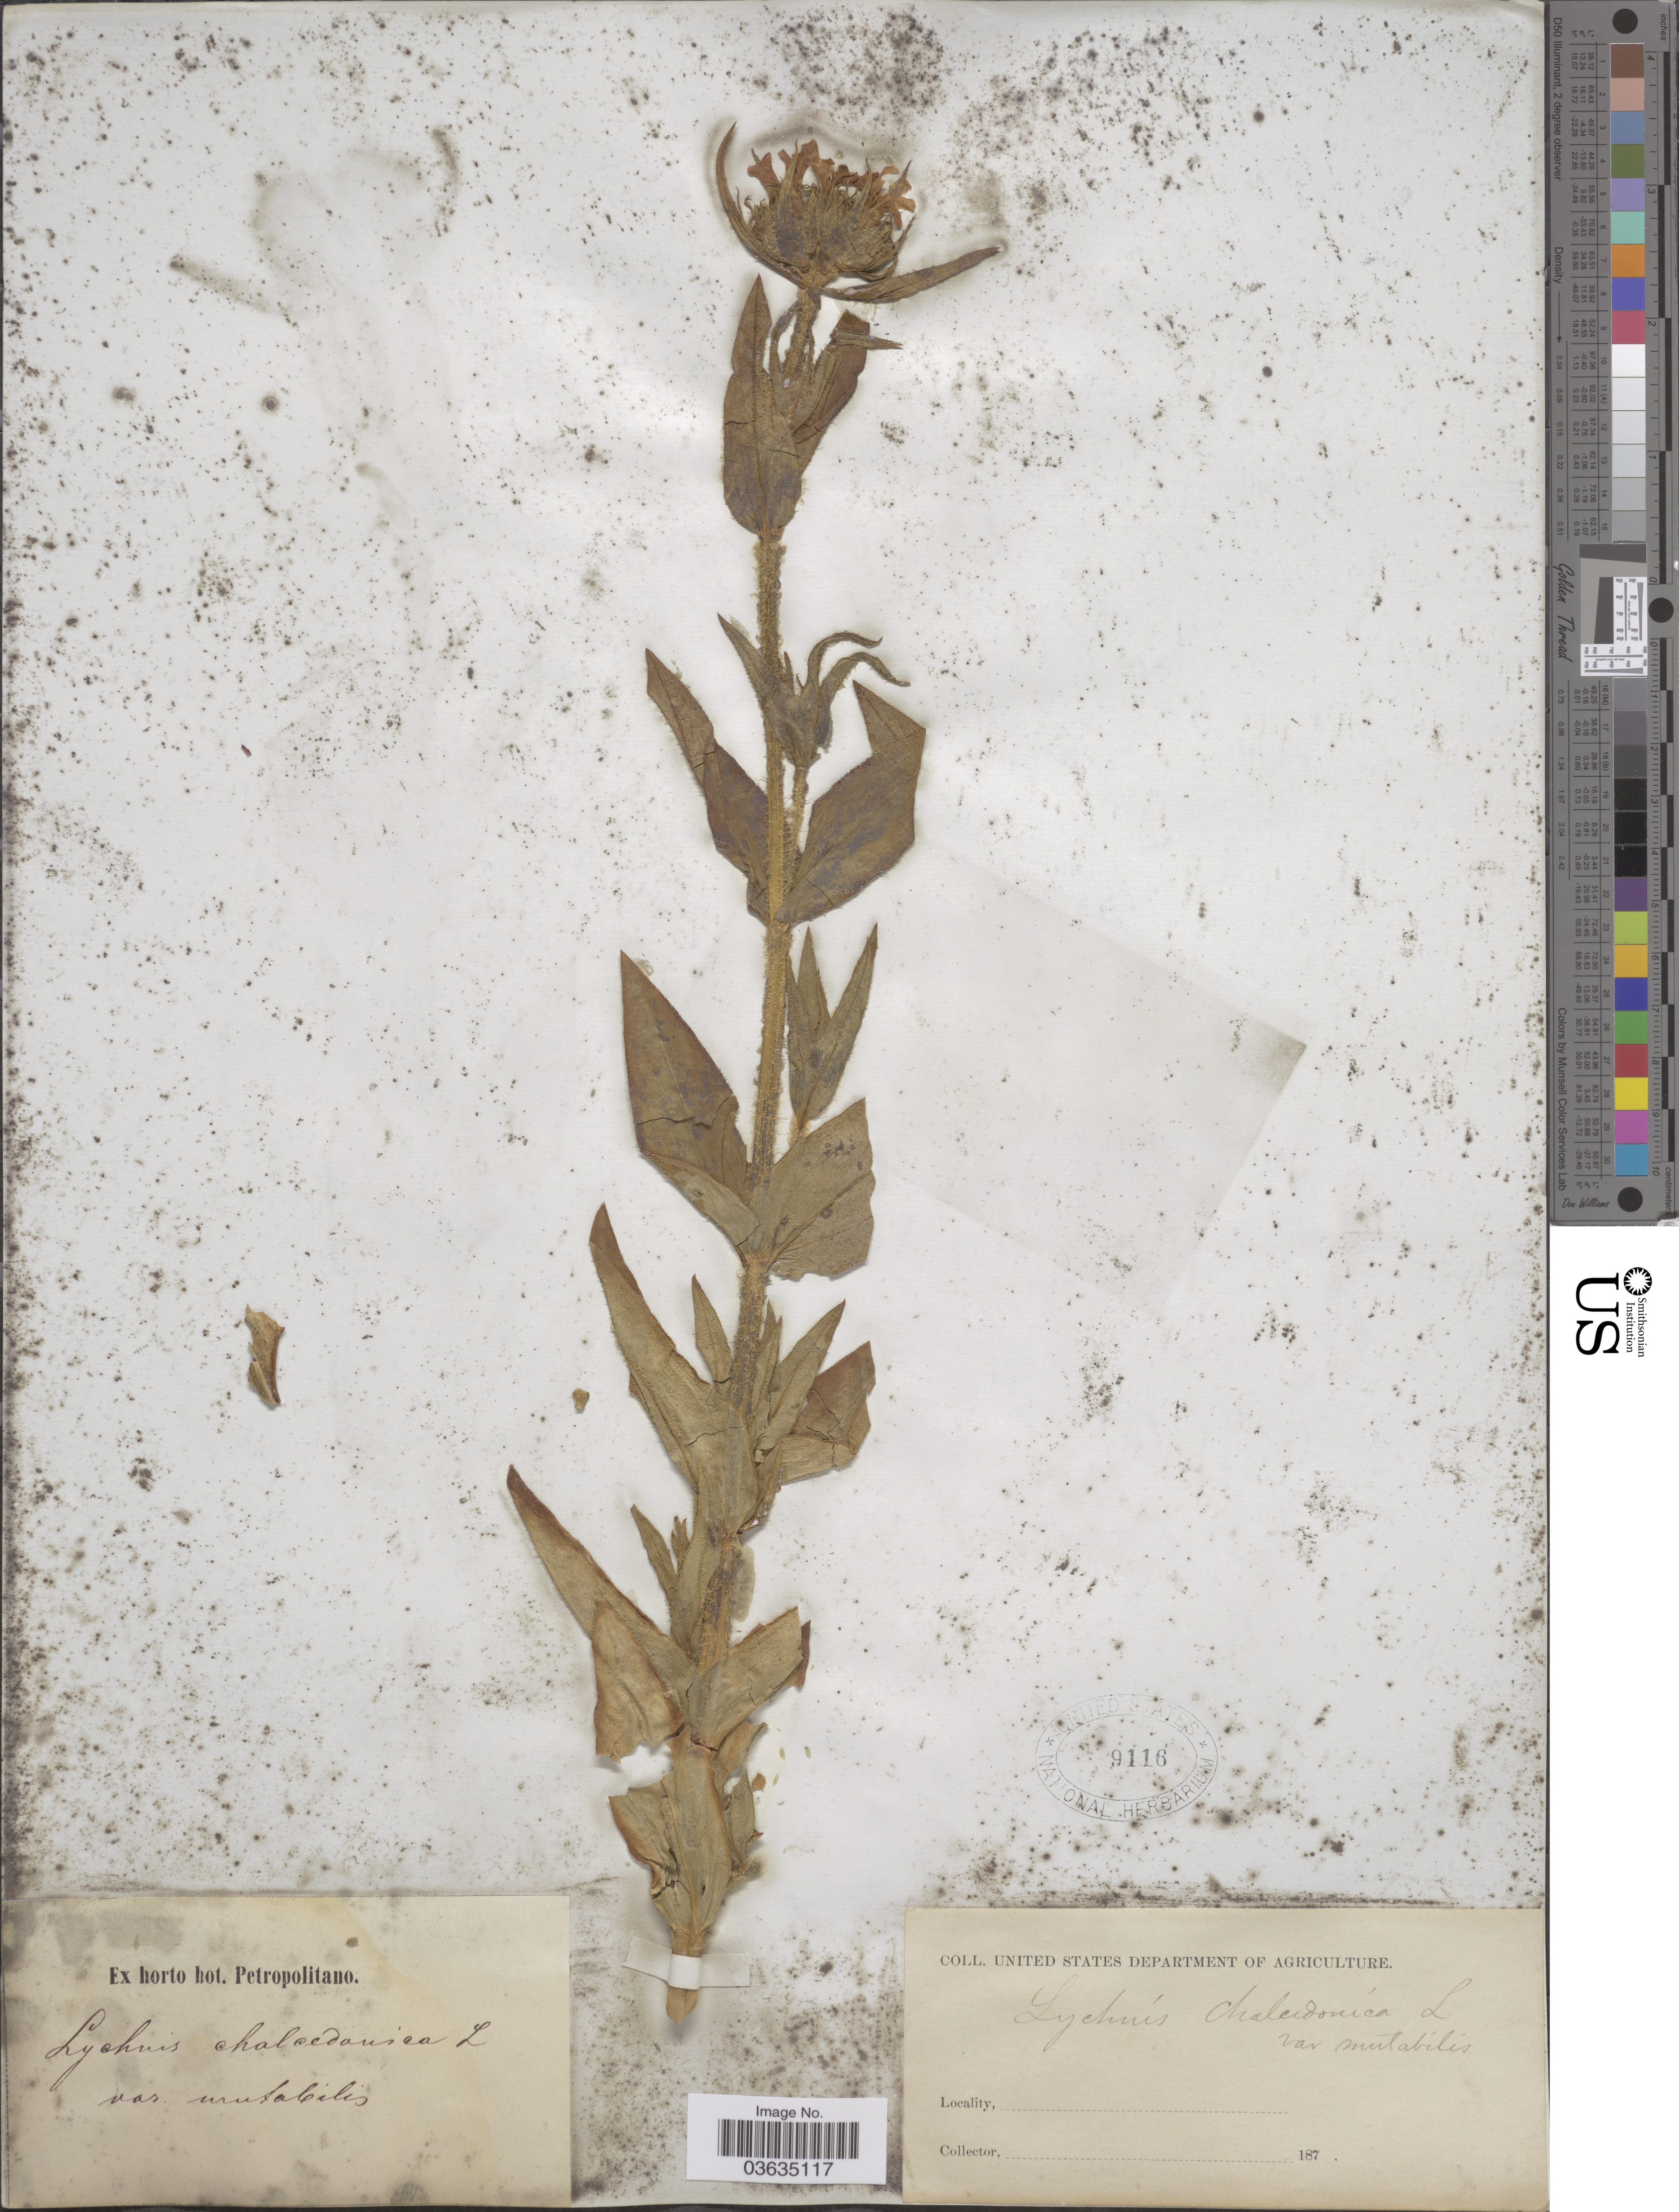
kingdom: Plantae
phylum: Tracheophyta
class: Magnoliopsida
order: Caryophyllales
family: Caryophyllaceae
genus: Silene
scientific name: Silene chalcedonica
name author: (L.) E.H.L. Krause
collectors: ex Horto Bot. Petropolitano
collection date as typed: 187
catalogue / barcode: US 9116